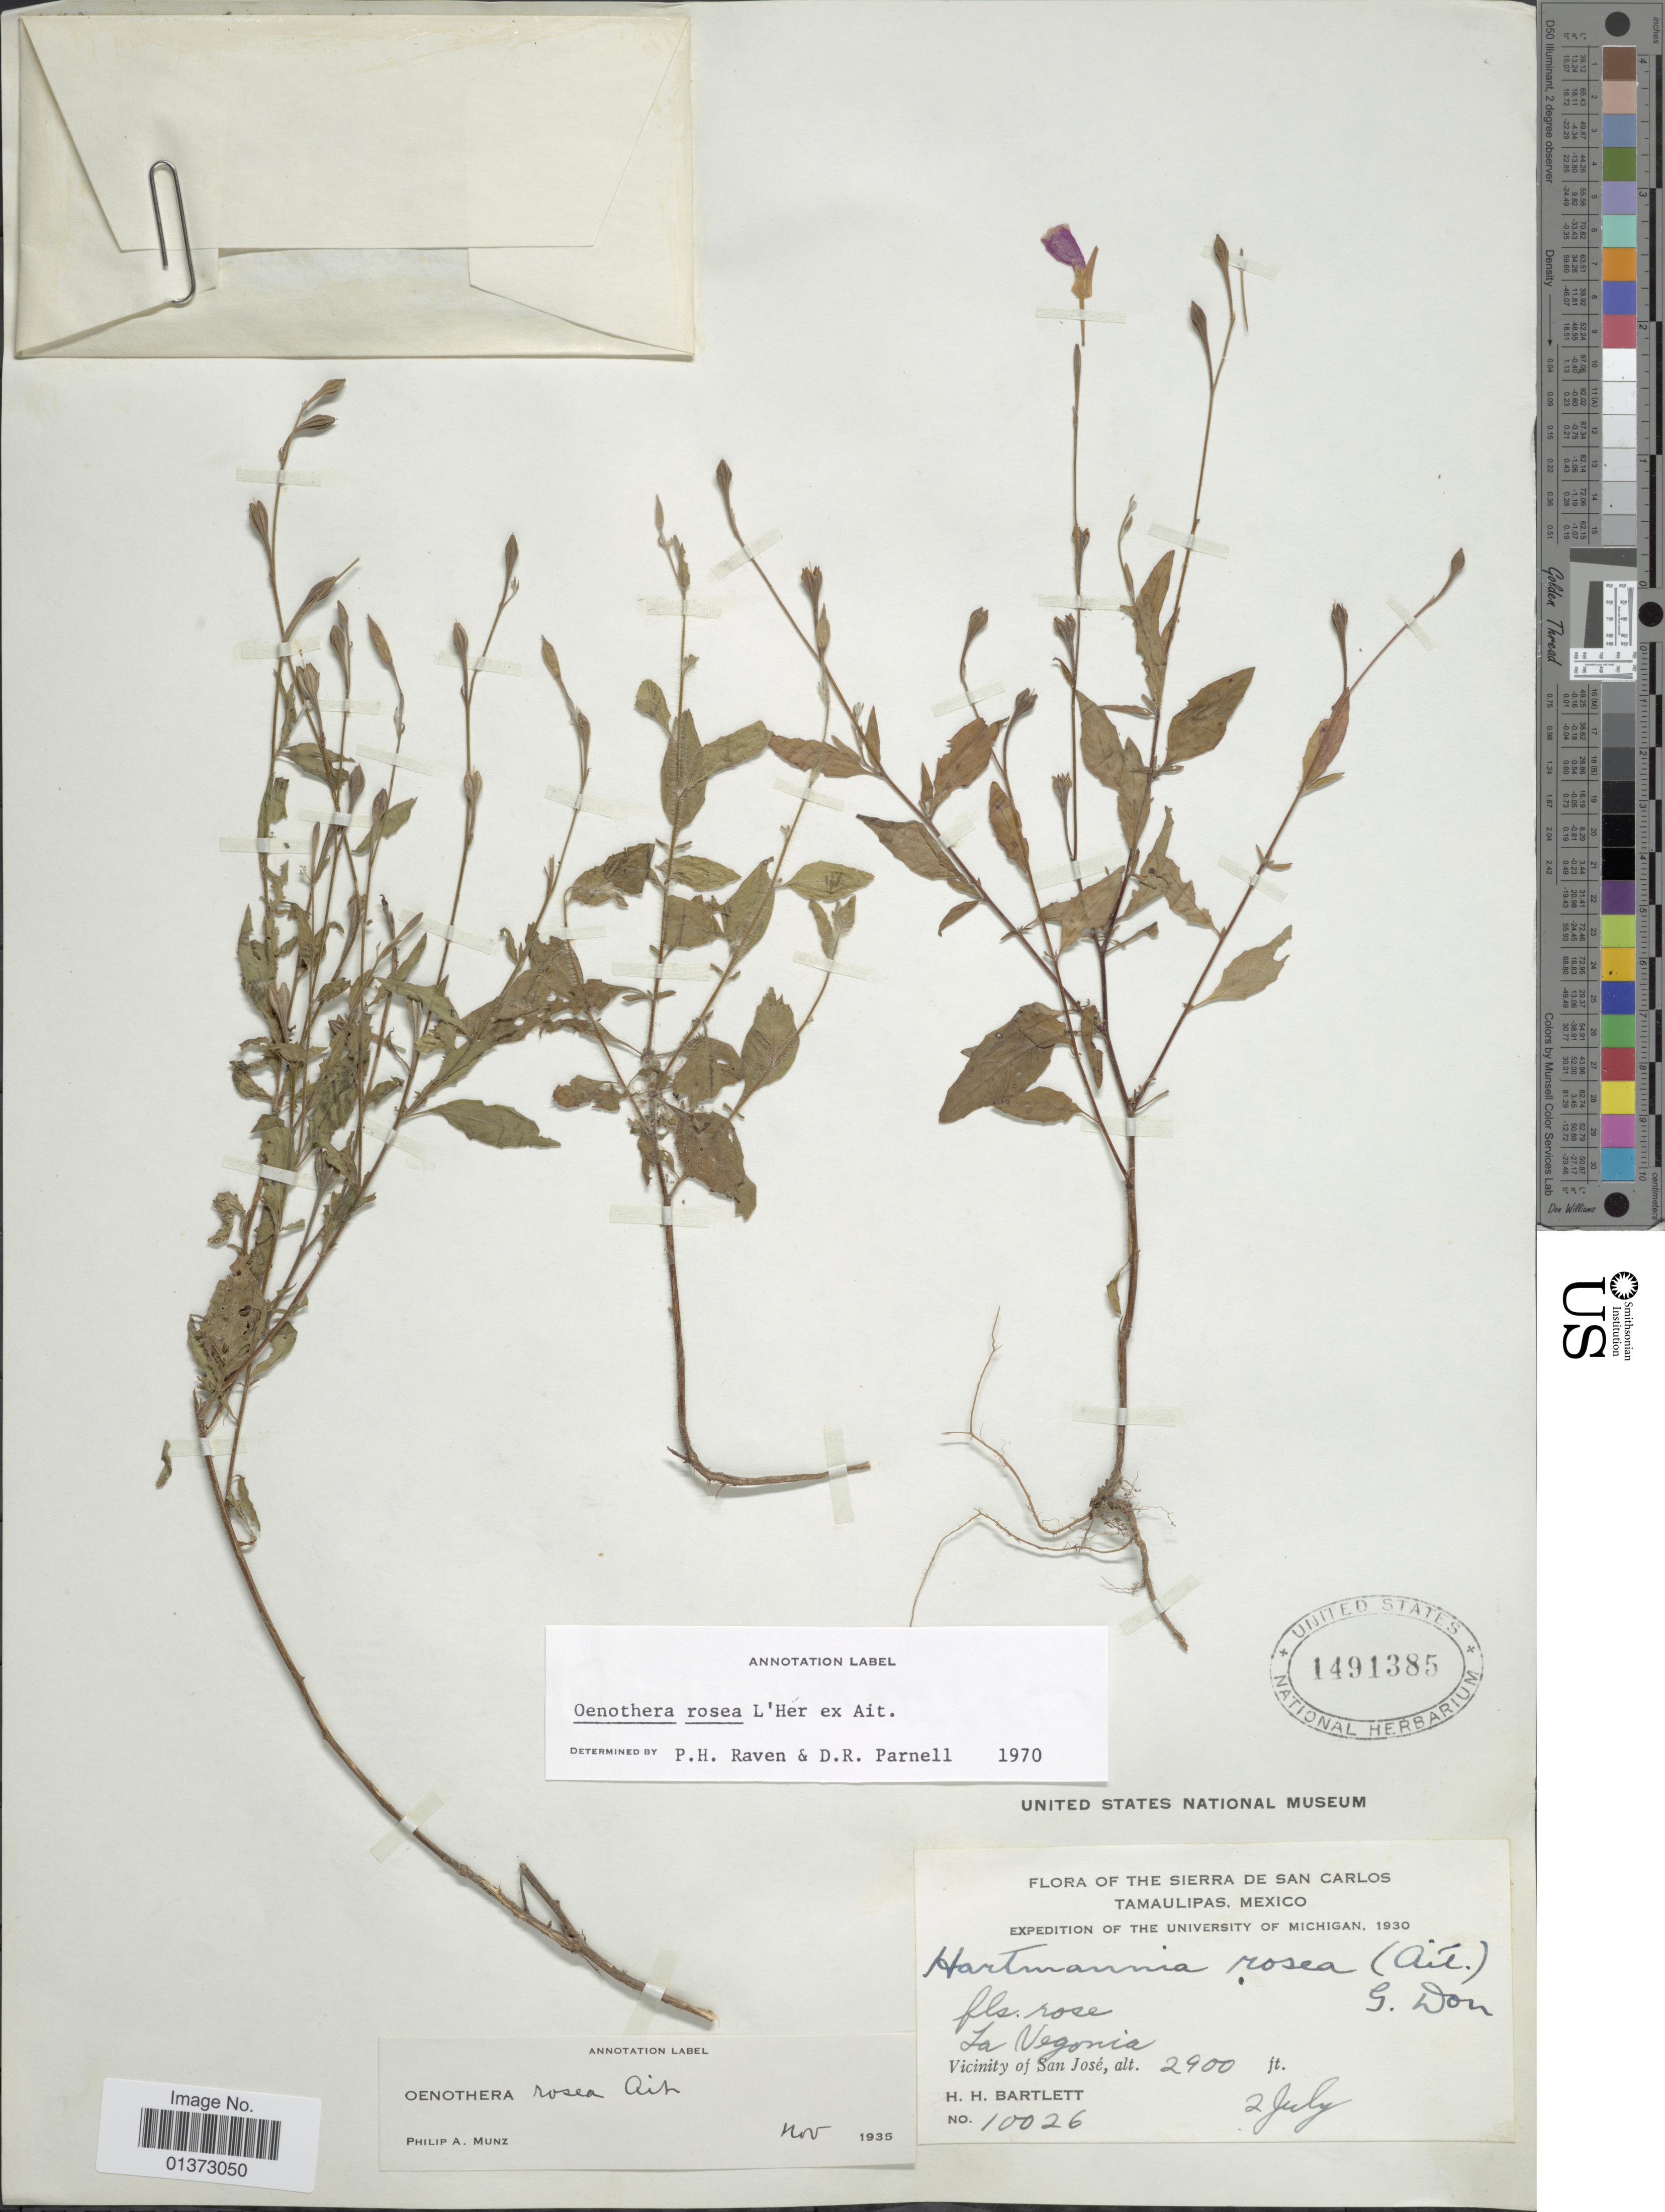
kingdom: Plantae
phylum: Tracheophyta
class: Magnoliopsida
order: Myrtales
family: Onagraceae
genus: Oenothera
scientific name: Oenothera rosea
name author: L'Hér. ex Aiton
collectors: H. H. Bartlett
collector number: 10026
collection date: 1930-07-02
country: Mexico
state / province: Tamaulipas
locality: Sierra de San Carlos, la Vegonia, Vicinity of San José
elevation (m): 884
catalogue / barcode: US 1491385